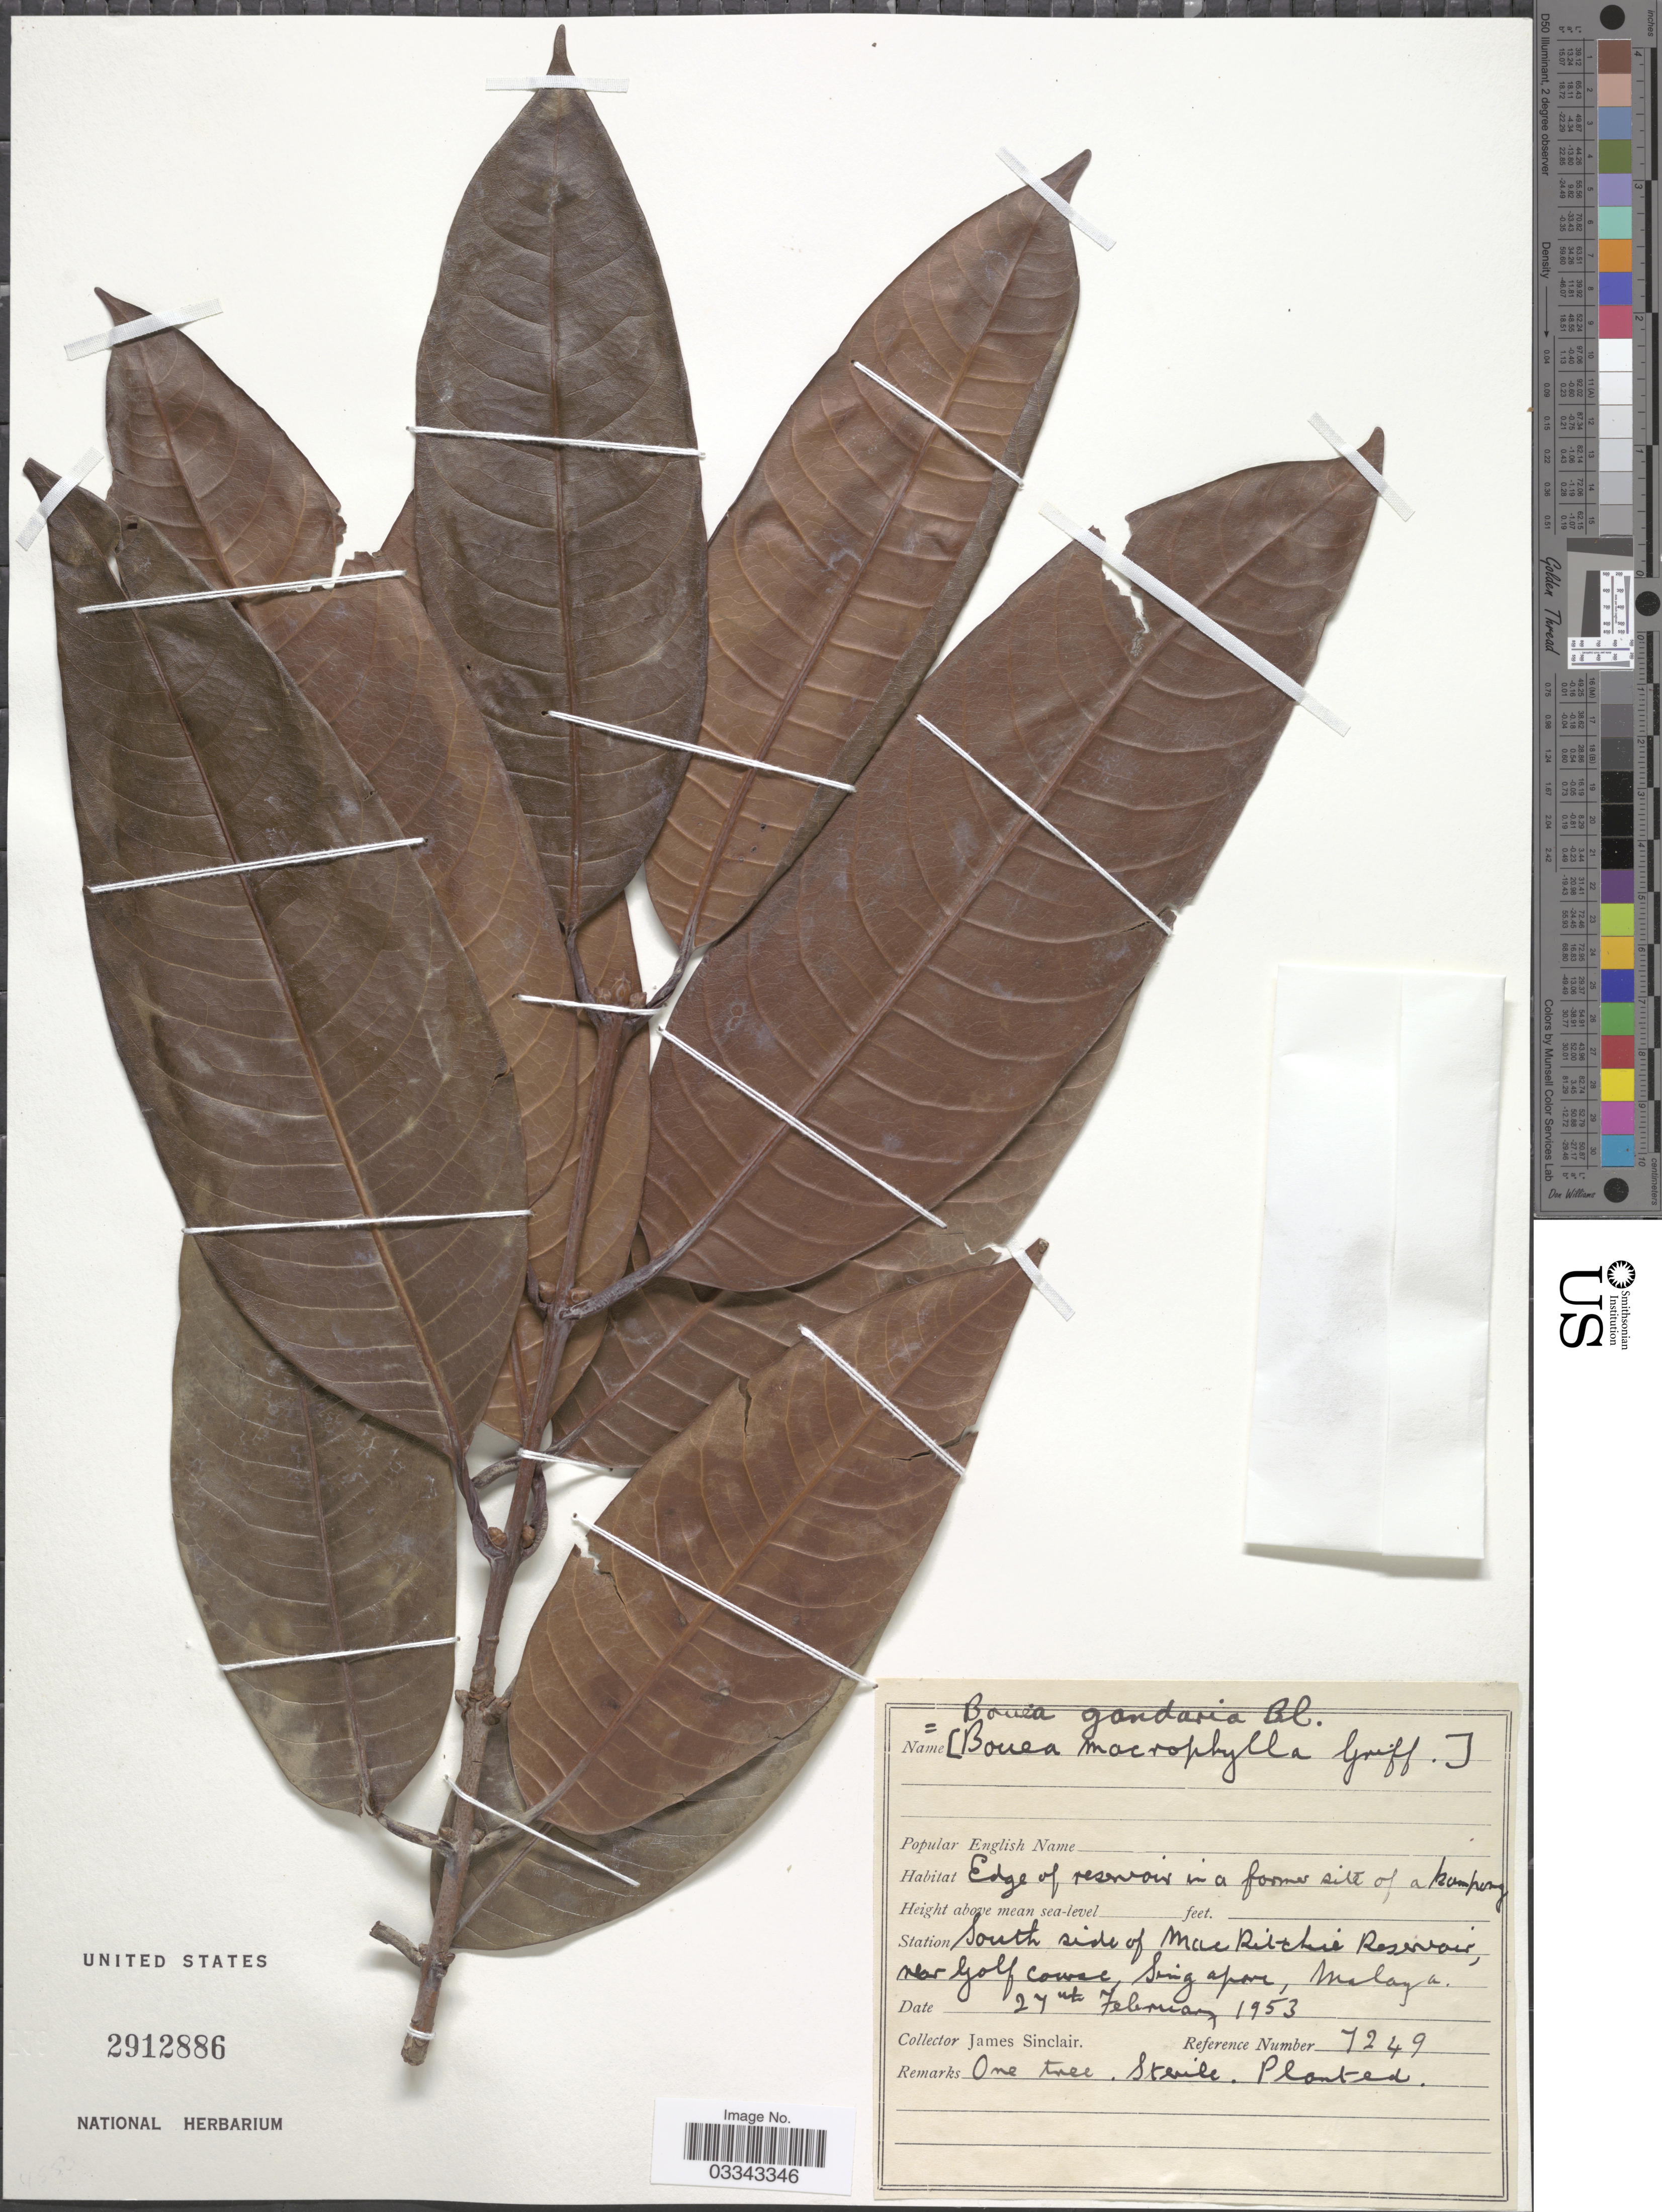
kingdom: Plantae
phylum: Tracheophyta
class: Magnoliopsida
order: Sapindales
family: Anacardiaceae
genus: Bouea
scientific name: Bouea macrophylla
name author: Griff.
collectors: J. Sinclair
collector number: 7249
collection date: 1953-02-27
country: Malaysia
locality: Station south side of Mac Ritchie Reservoir, near Golf course Singapore, Malaya.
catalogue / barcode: US 2912886